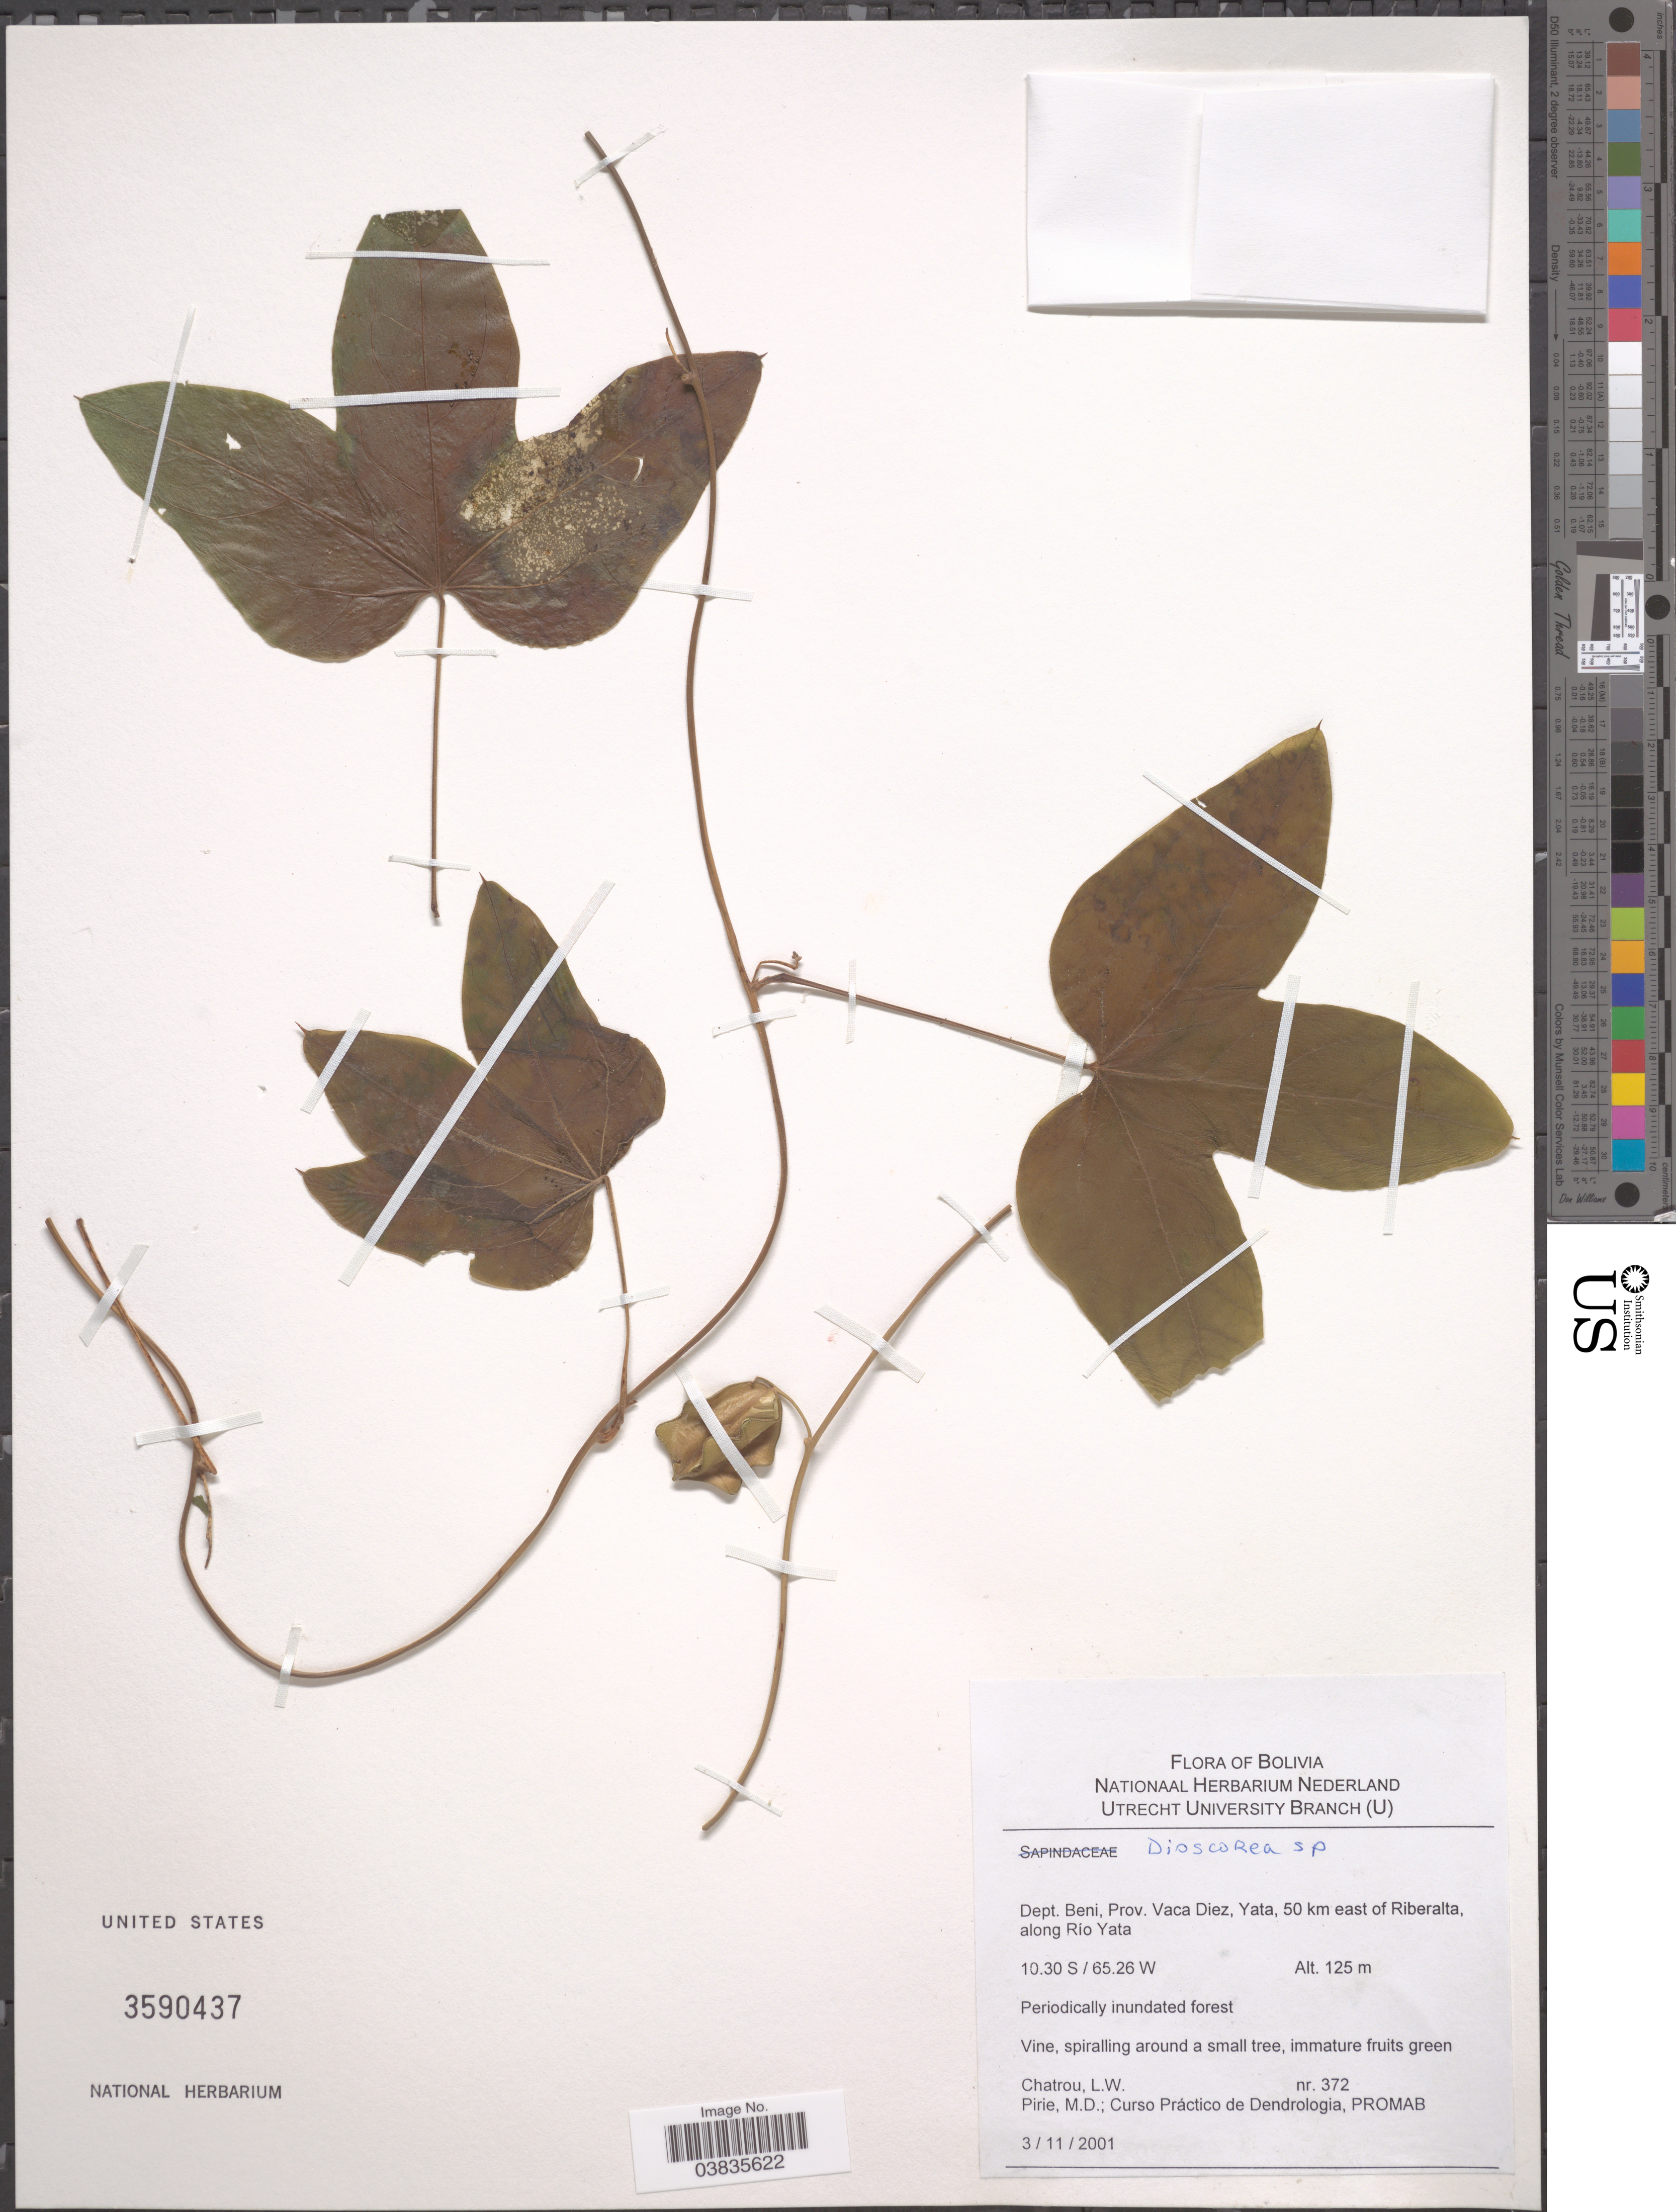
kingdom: Plantae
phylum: Tracheophyta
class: Liliopsida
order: Dioscoreales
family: Dioscoreaceae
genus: Dioscorea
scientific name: Dioscorea sp.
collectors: L. W. Chatrou & M. Pirie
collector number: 372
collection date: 2001-11-03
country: Bolivia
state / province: Beni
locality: Dept. Beni, Prov. Vaca Diez, Yata, 50 km east of Riberalta, along Río Yata.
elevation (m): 125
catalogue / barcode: US 3590437